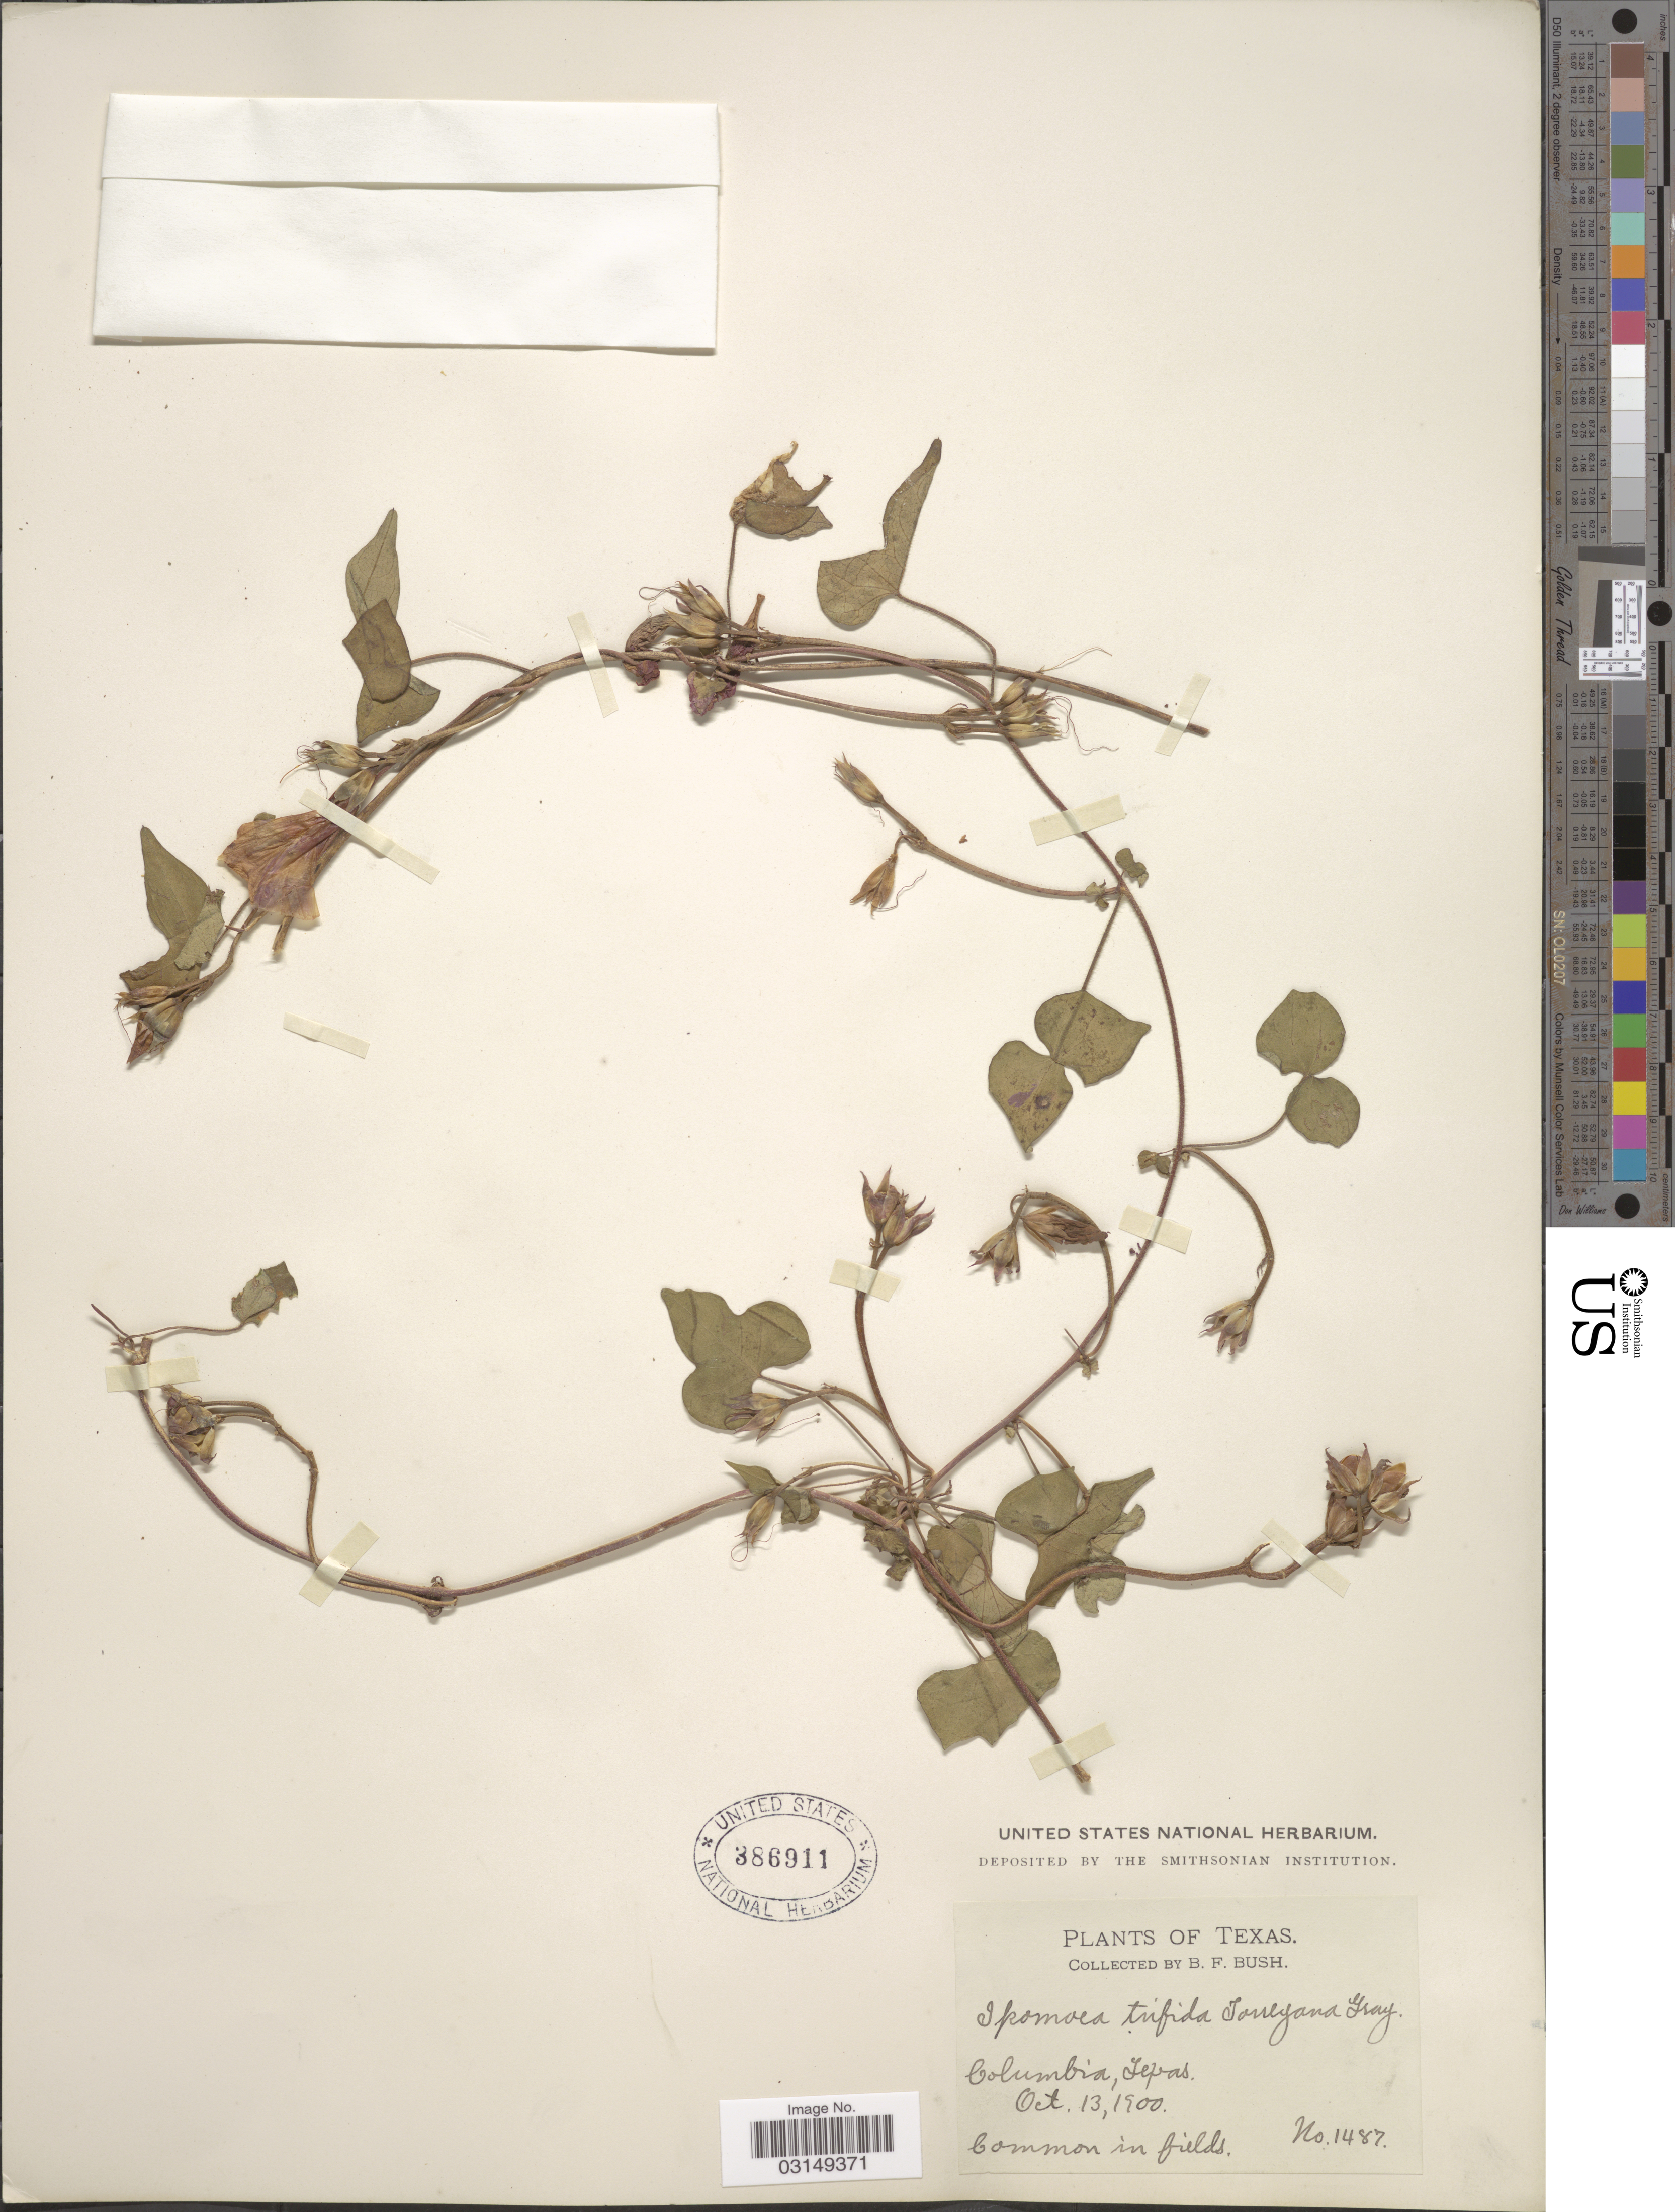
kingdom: Plantae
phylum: Tracheophyta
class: Magnoliopsida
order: Solanales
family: Convolvulaceae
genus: Ipomoea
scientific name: Ipomoea trichocarpa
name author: Elliott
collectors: B. F. Bush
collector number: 1487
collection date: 1900-10-13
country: United States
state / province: Texas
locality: Columbia.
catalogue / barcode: US 386911